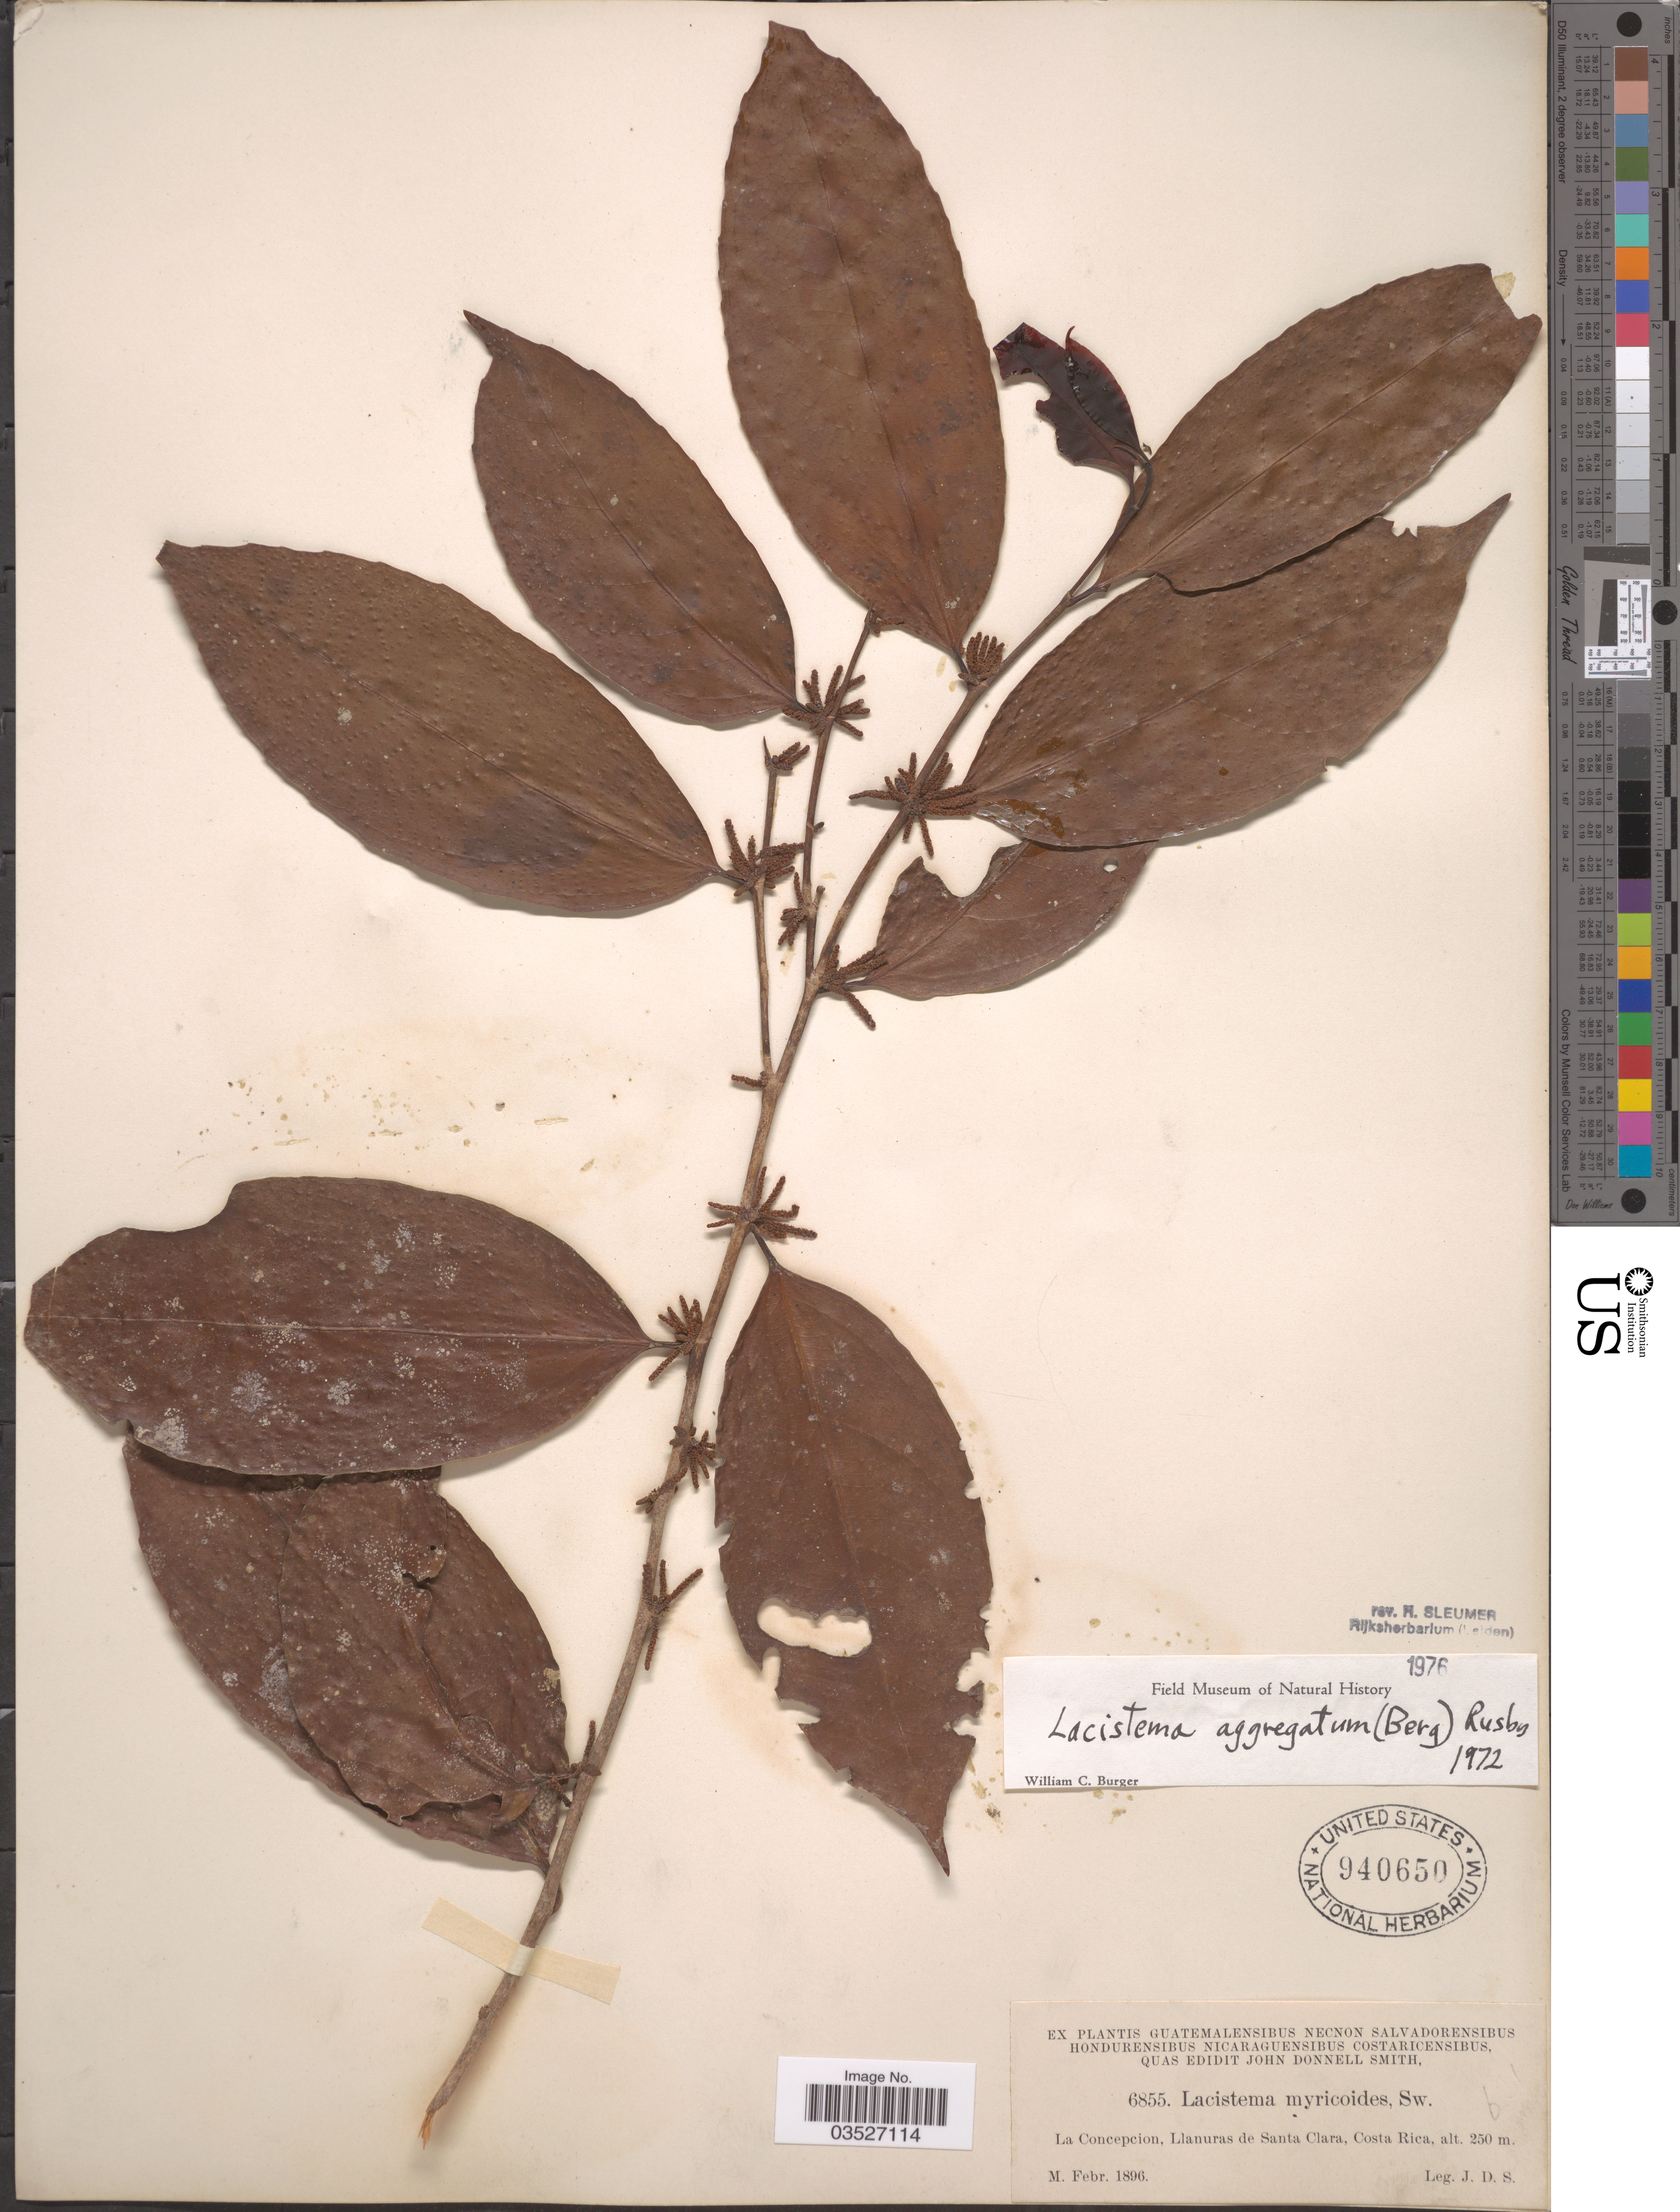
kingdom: Plantae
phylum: Tracheophyta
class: Magnoliopsida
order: Malpighiales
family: Lacistemataceae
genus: Lacistema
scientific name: Lacistema aggregatum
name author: (P.J. Bergius) Rusby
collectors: J. Donnell Smith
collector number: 6855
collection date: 1896-02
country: Costa Rica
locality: La Concepcion, Llanuras de Santa Clara.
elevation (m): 250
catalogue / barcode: US 940650